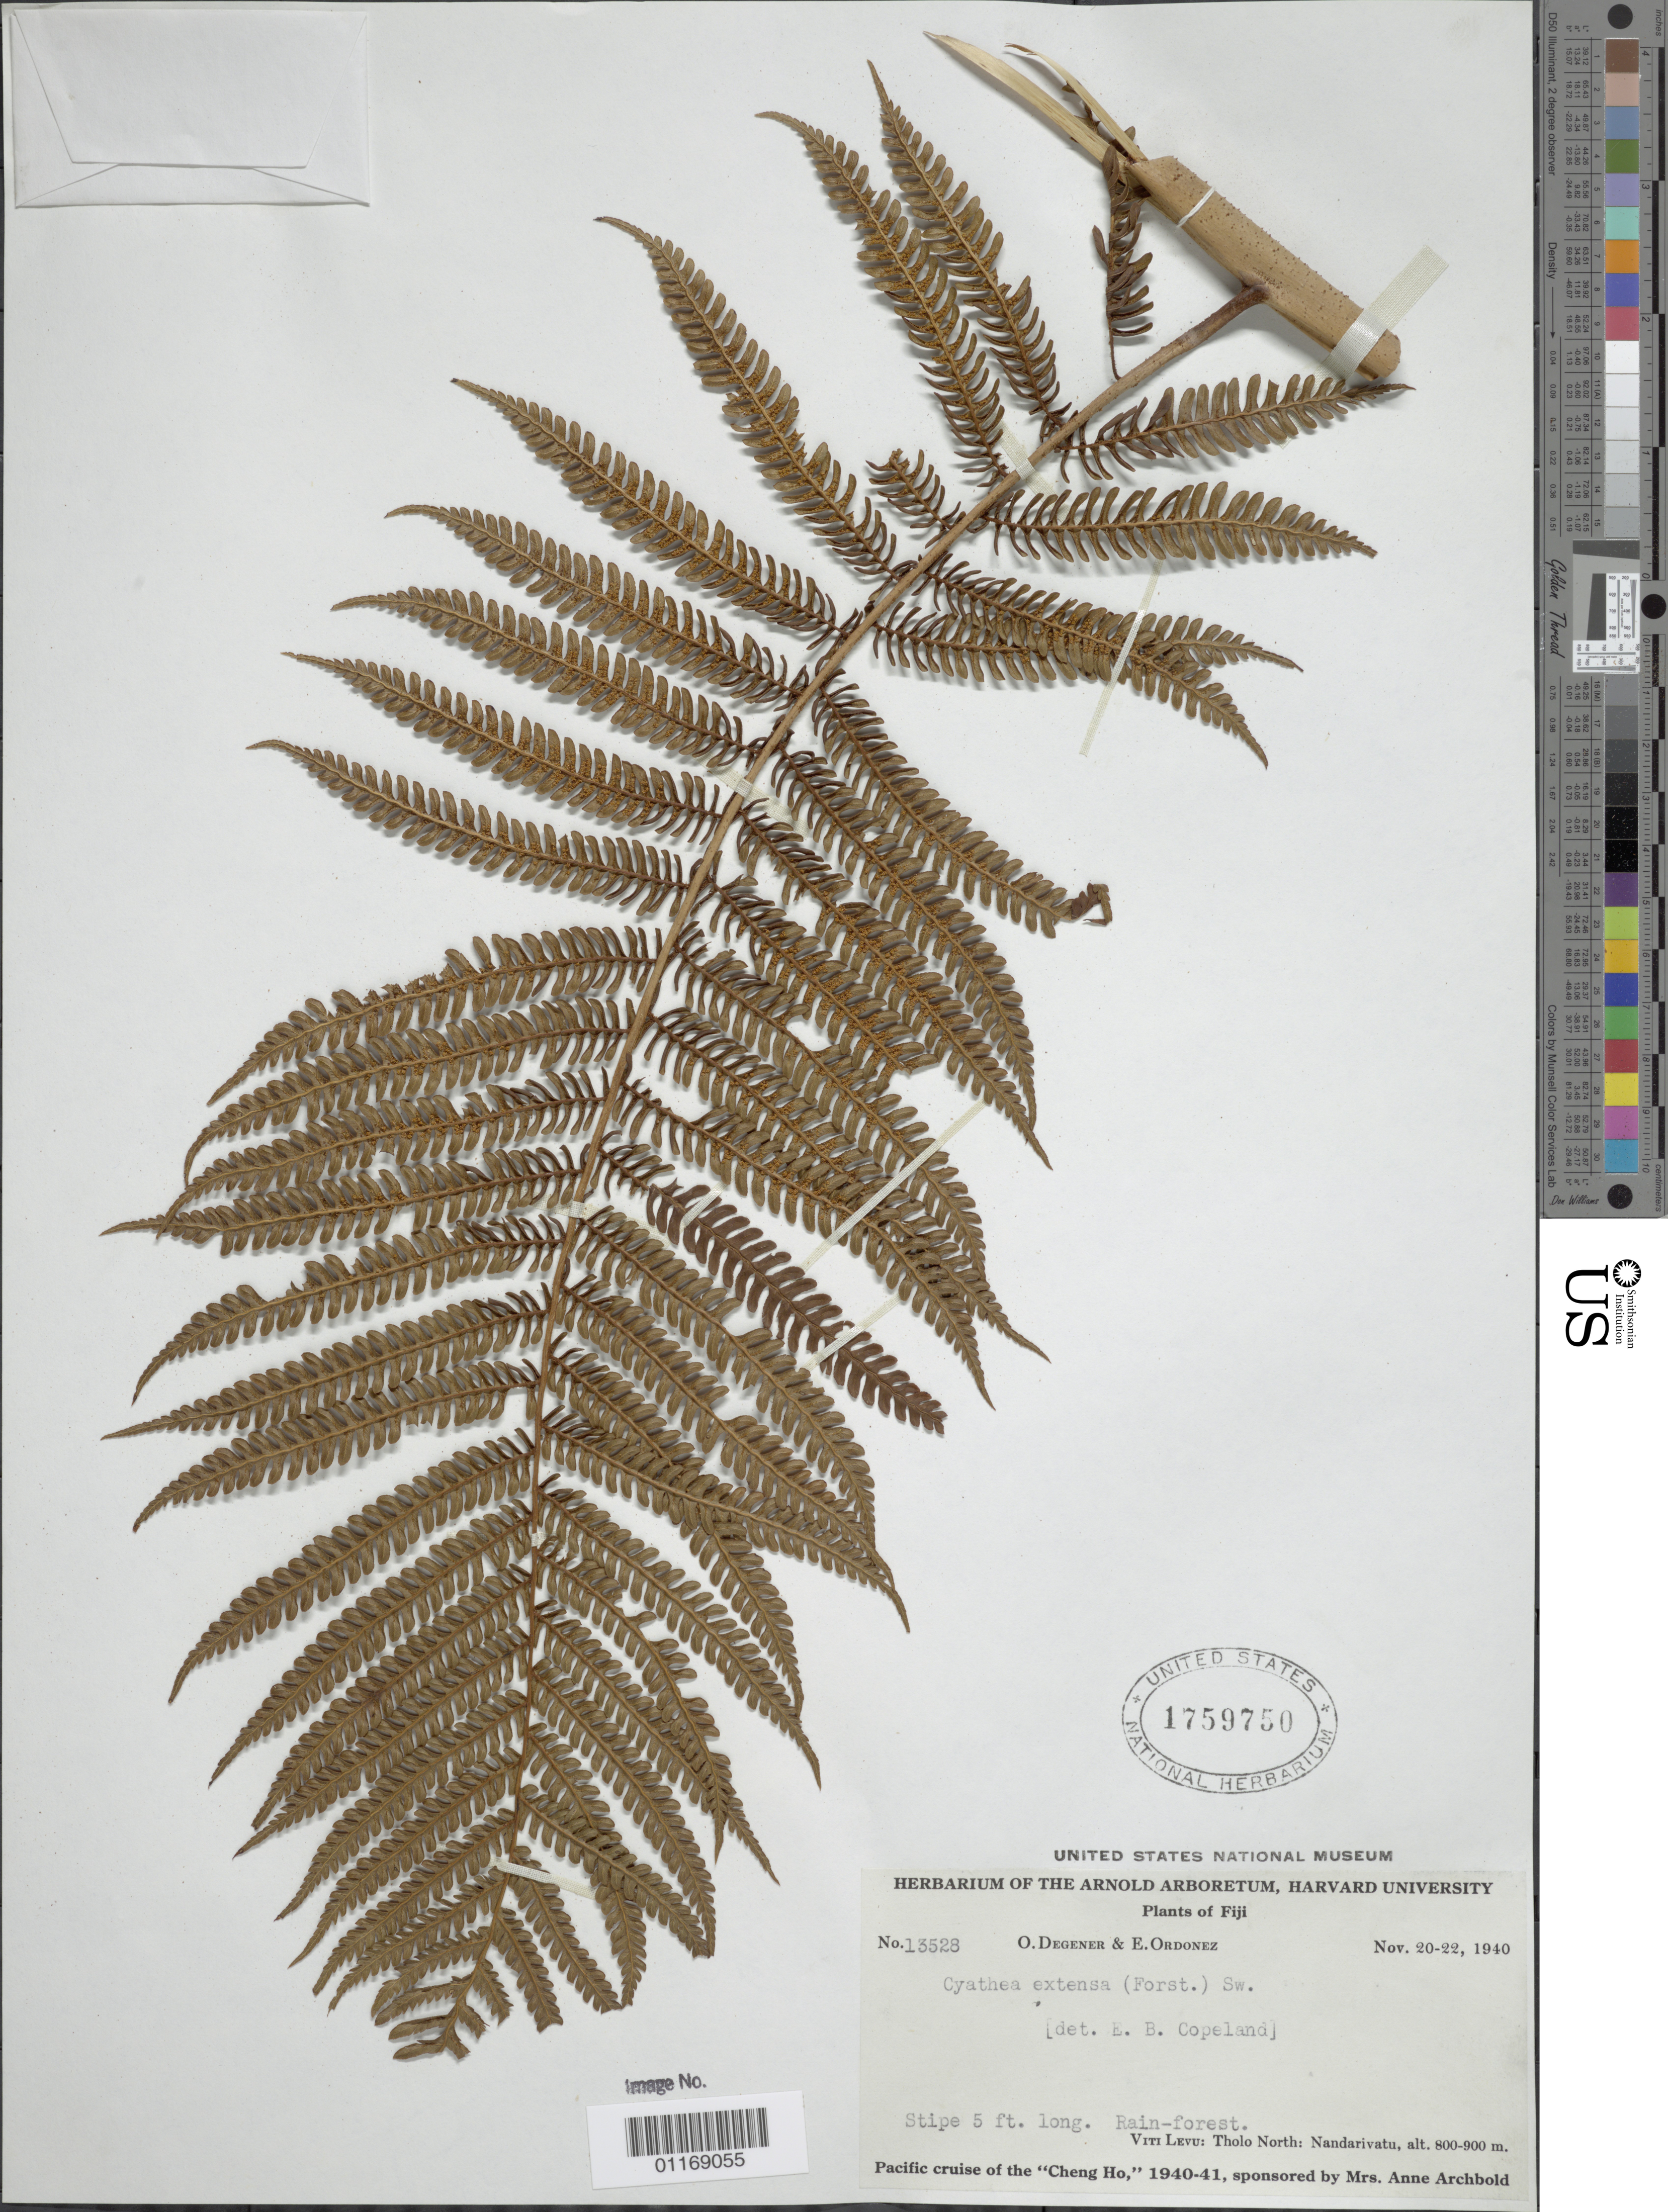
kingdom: Plantae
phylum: Tracheophyta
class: Polypodiopsida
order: Cyatheales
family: Cyatheaceae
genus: Alsophila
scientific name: Alsophila extensa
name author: Blume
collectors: O. Degener & E. Ordonez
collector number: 13528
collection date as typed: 20 Nov 1940 to 22 Nov 1940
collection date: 1940-11-20/1940-11-22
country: Fiji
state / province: Western Division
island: Viti Levu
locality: Tholo north, nandarivatu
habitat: Rain forest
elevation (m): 800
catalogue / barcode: US 1759750